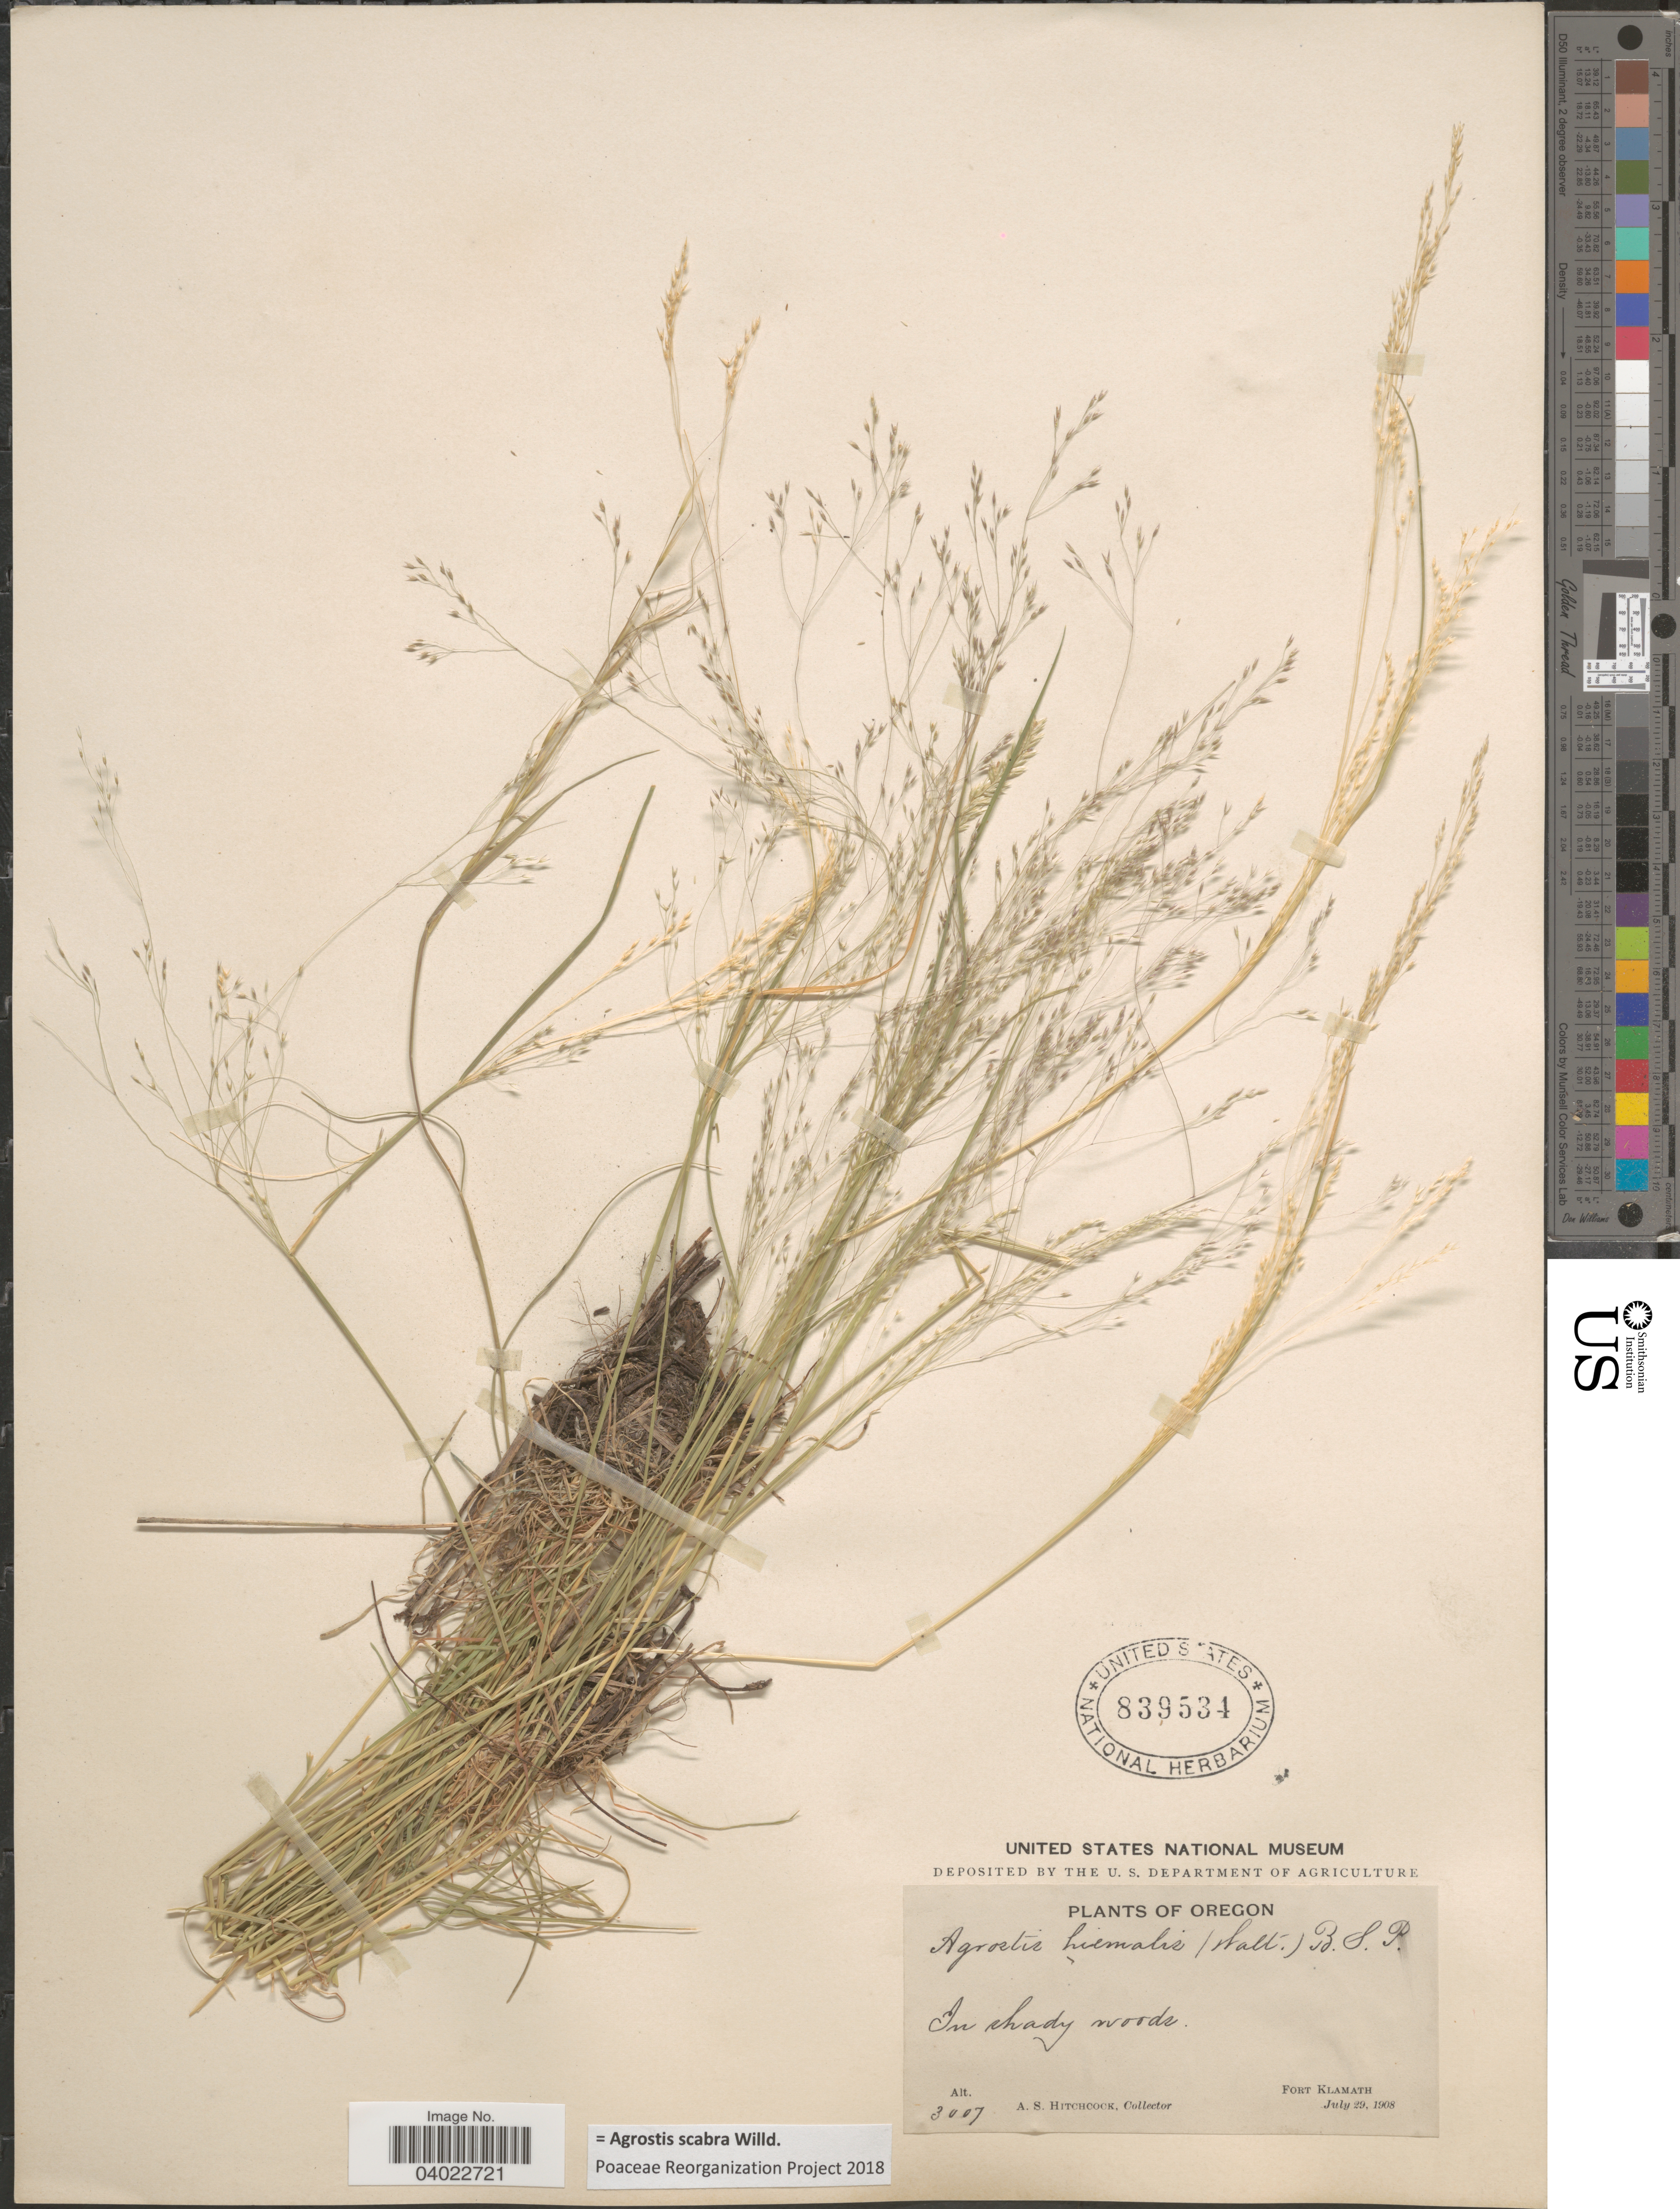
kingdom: Plantae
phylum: Tracheophyta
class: Liliopsida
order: Poales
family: Poaceae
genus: Agrostis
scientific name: Agrostis scabra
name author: Willd.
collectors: A. S. Hitchcock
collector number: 3007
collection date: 1908-07-29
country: United States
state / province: Oregon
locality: Fort Klamath.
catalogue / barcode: US 839534